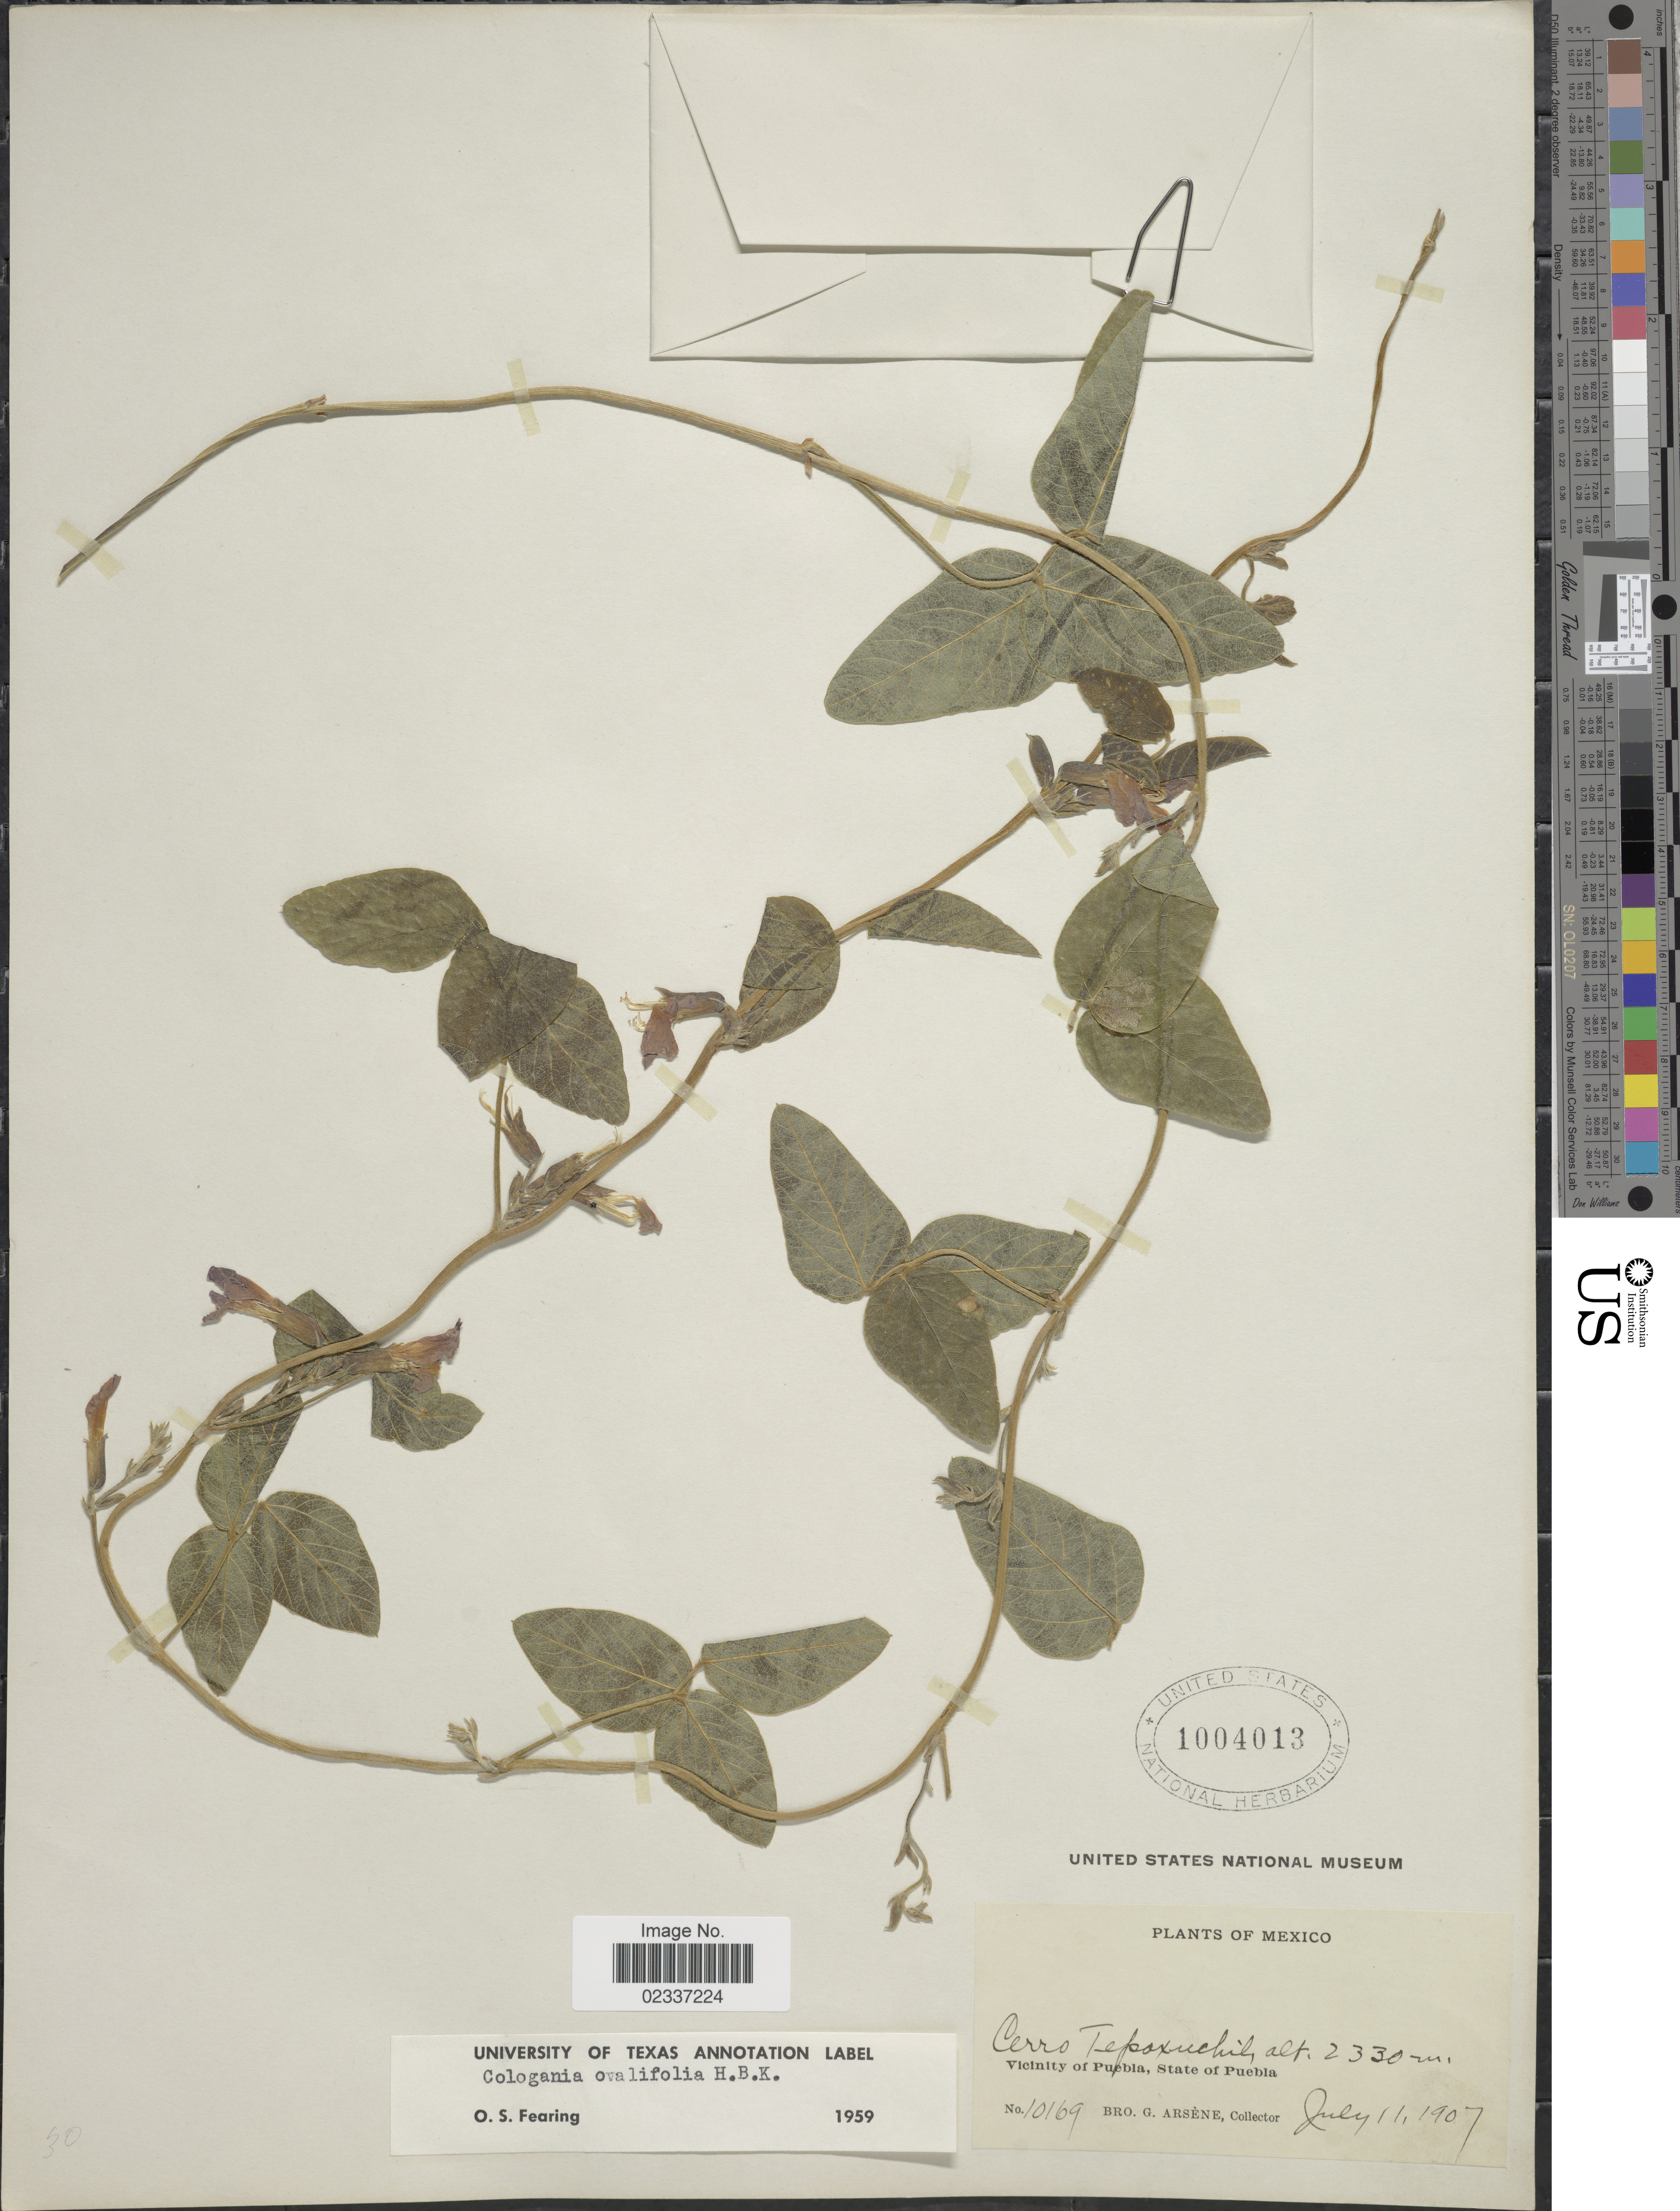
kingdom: Plantae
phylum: Tracheophyta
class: Magnoliopsida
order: Fabales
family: Fabaceae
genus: Cologania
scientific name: Cologania broussonetii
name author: (Balb.) DC.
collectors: Bro. G. Arsène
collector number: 10169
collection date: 1907-07-11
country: Mexico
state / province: Puebla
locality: Cerro Tepoxuchil, Vicinity of Puebla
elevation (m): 2330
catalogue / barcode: US 1004013